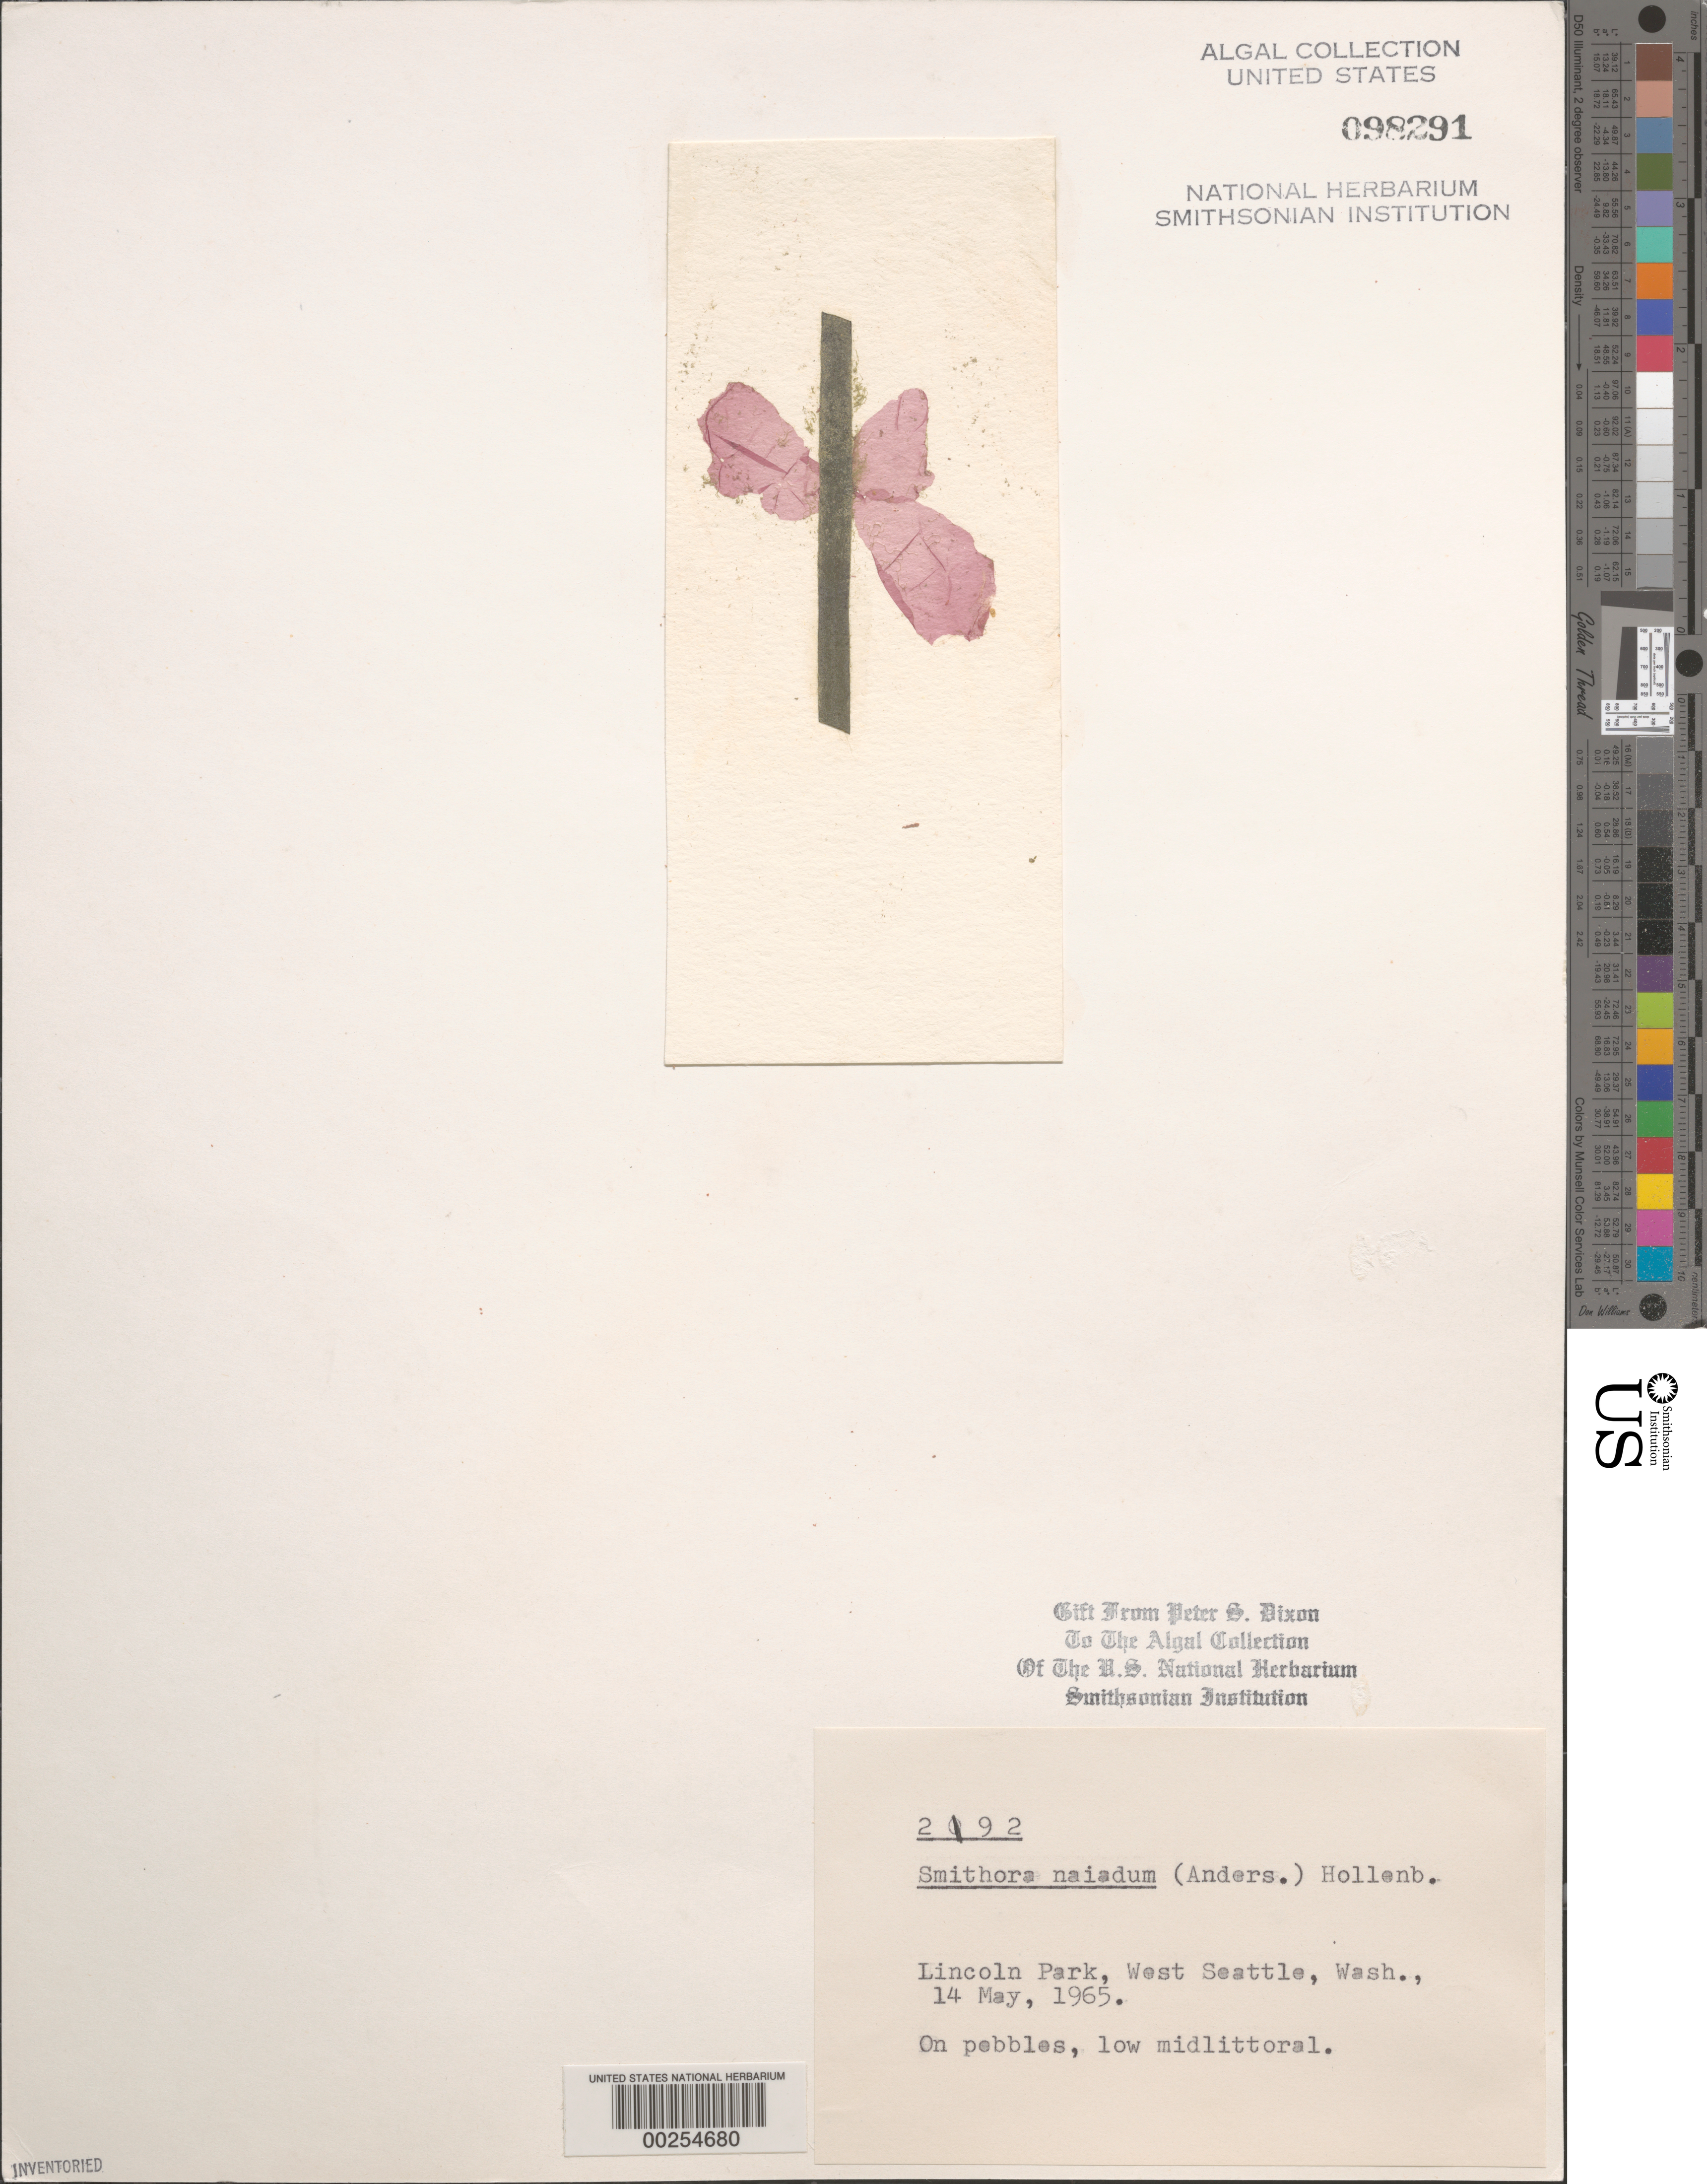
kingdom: Plantae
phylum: Rhodophyta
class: Compsopogonophyceae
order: Erythropeltidales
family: Erythrotrichiaceae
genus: Smithora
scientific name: Smithora naiadum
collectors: P. S. Dixon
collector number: PSD 2192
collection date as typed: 14 May 1965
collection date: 1965-05-14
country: United States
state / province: Washington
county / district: King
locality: Lincoln Park, west Seattle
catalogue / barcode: US 98291